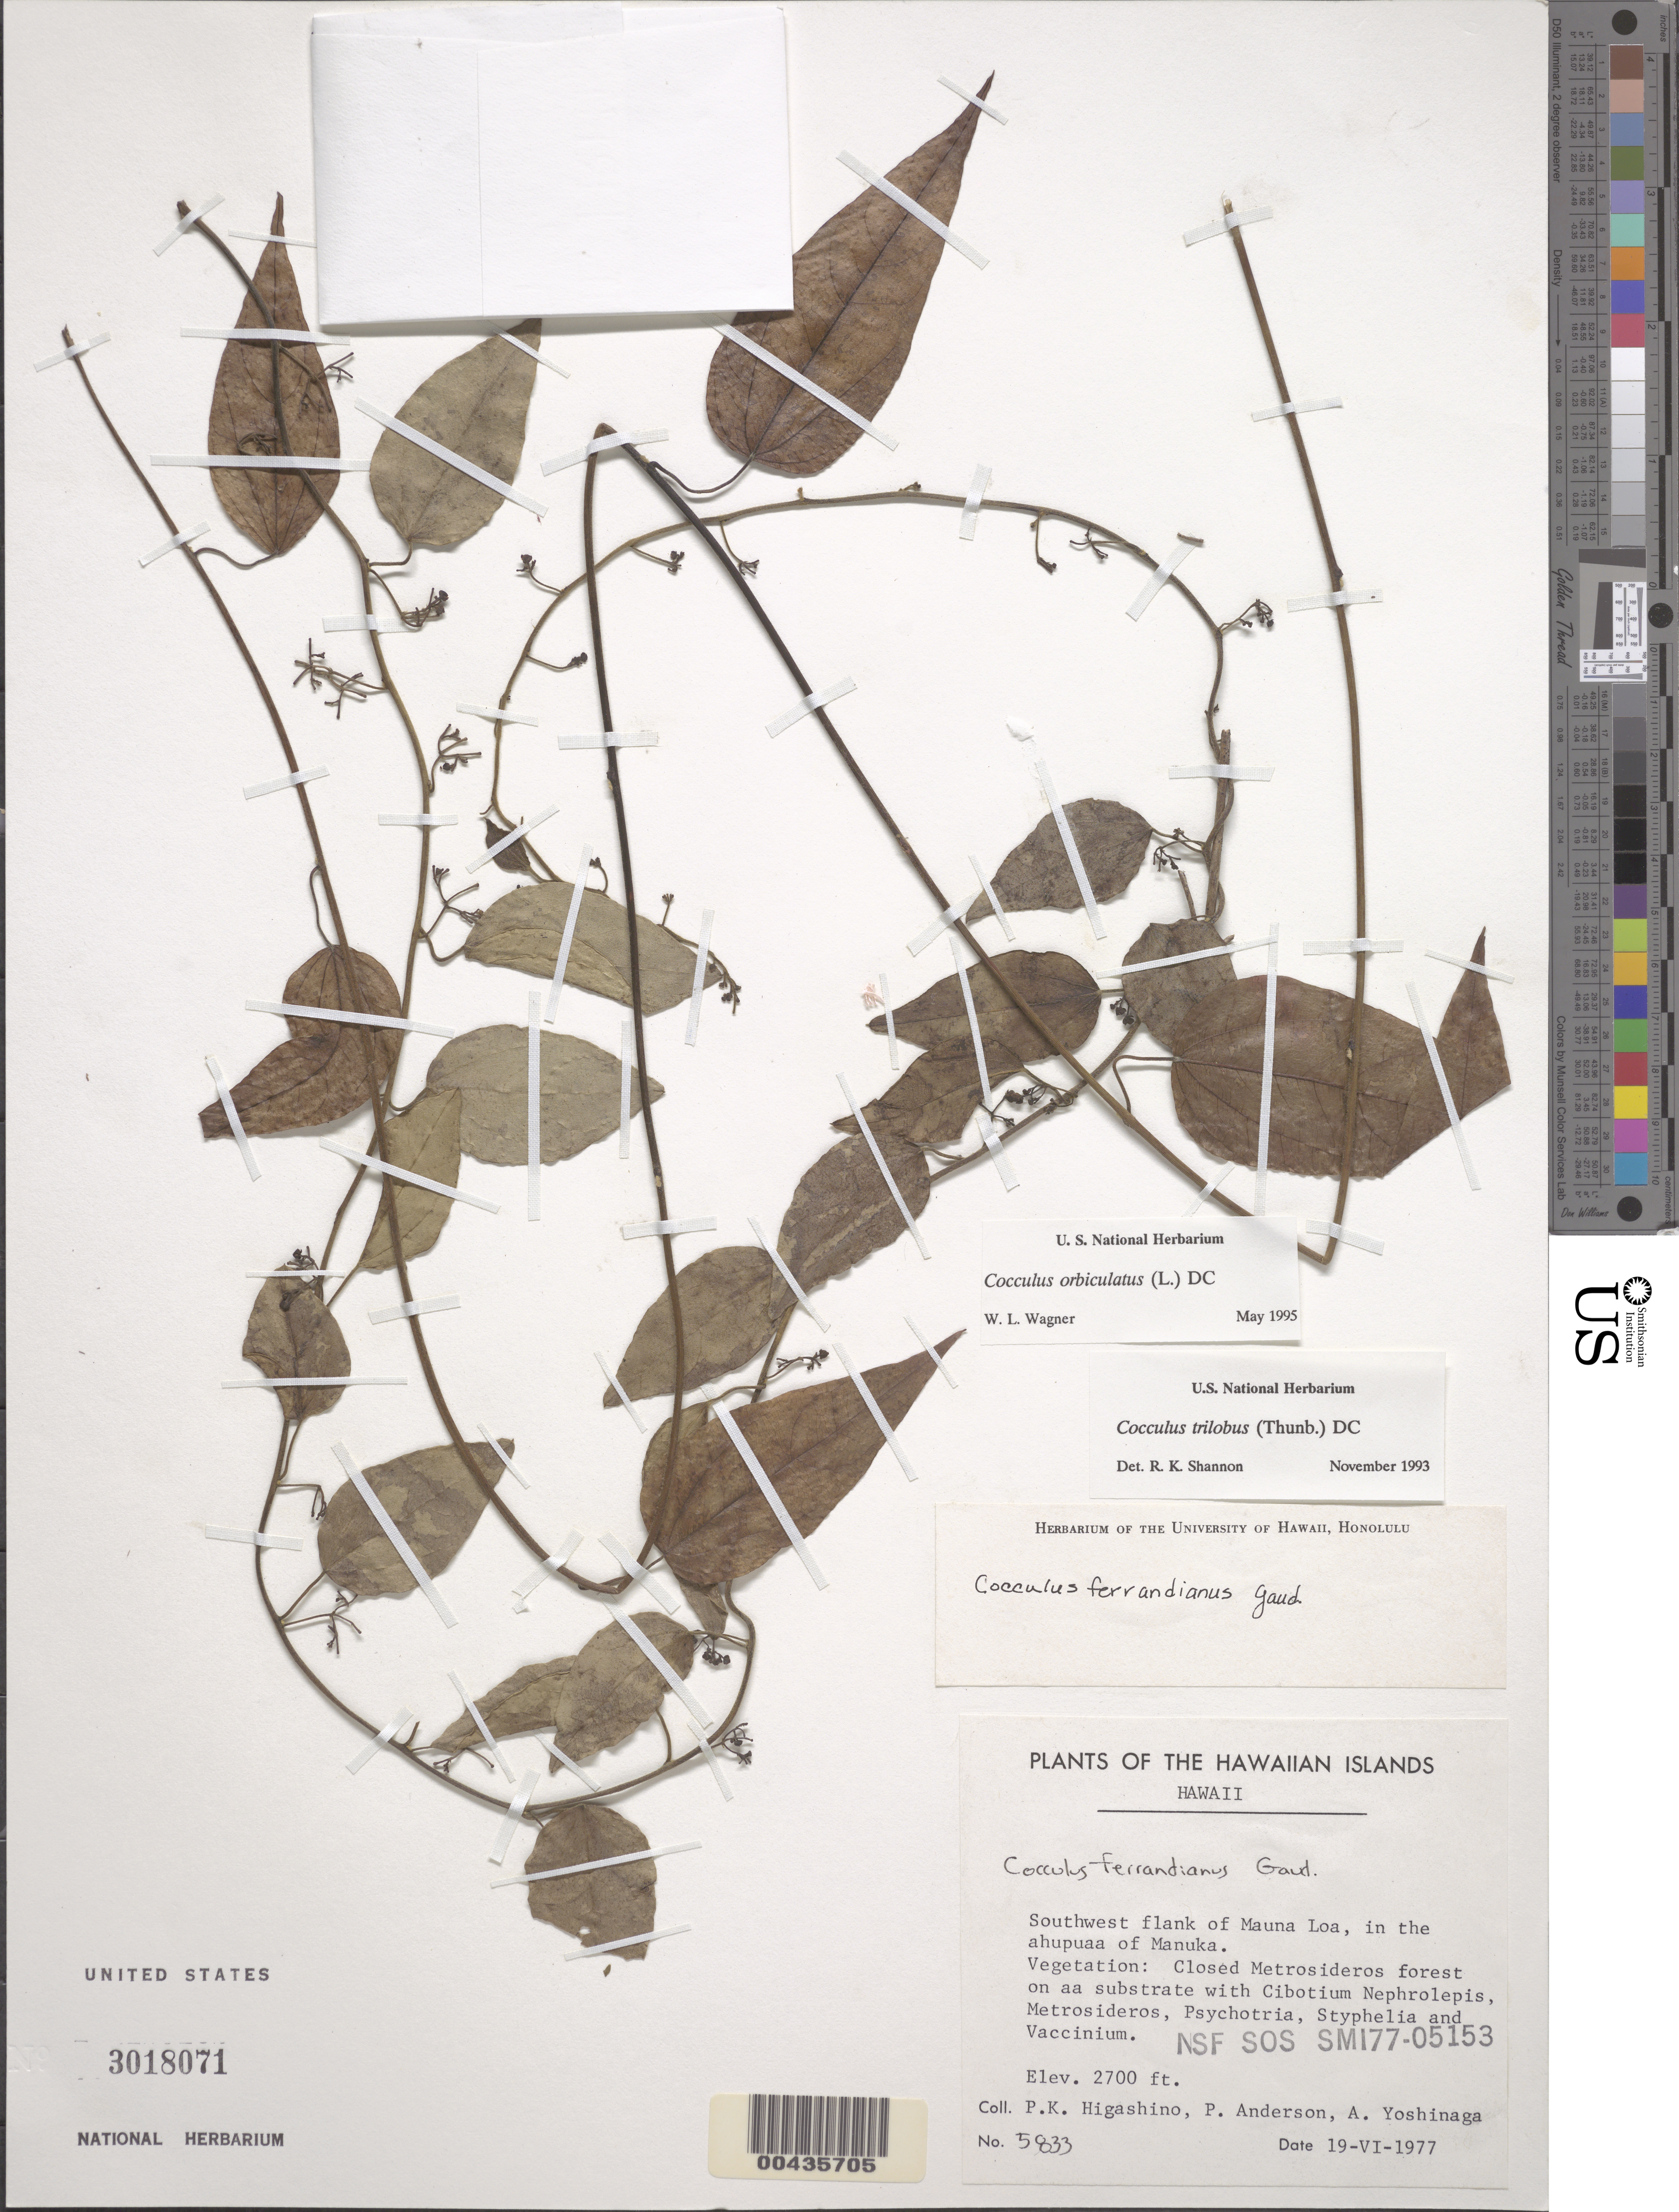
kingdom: Plantae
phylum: Tracheophyta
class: Magnoliopsida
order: Ranunculales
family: Menispermaceae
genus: Cocculus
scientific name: Cocculus orbiculatus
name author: (L.) DC.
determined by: Wagner, W. L., (BOT), Smithsonian Institution - National Museum of Natural History (UNITED STATES)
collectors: P. Higashino, P. Anderson & A. Yoshinaga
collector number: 5833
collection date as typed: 19 Jun 1977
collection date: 1977-06-19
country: United States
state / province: Hawaii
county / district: Hawaii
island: Hawaii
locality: SW flank of Mauna Loa, in the ahupuaa of Manuka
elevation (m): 823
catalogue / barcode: US 3018071